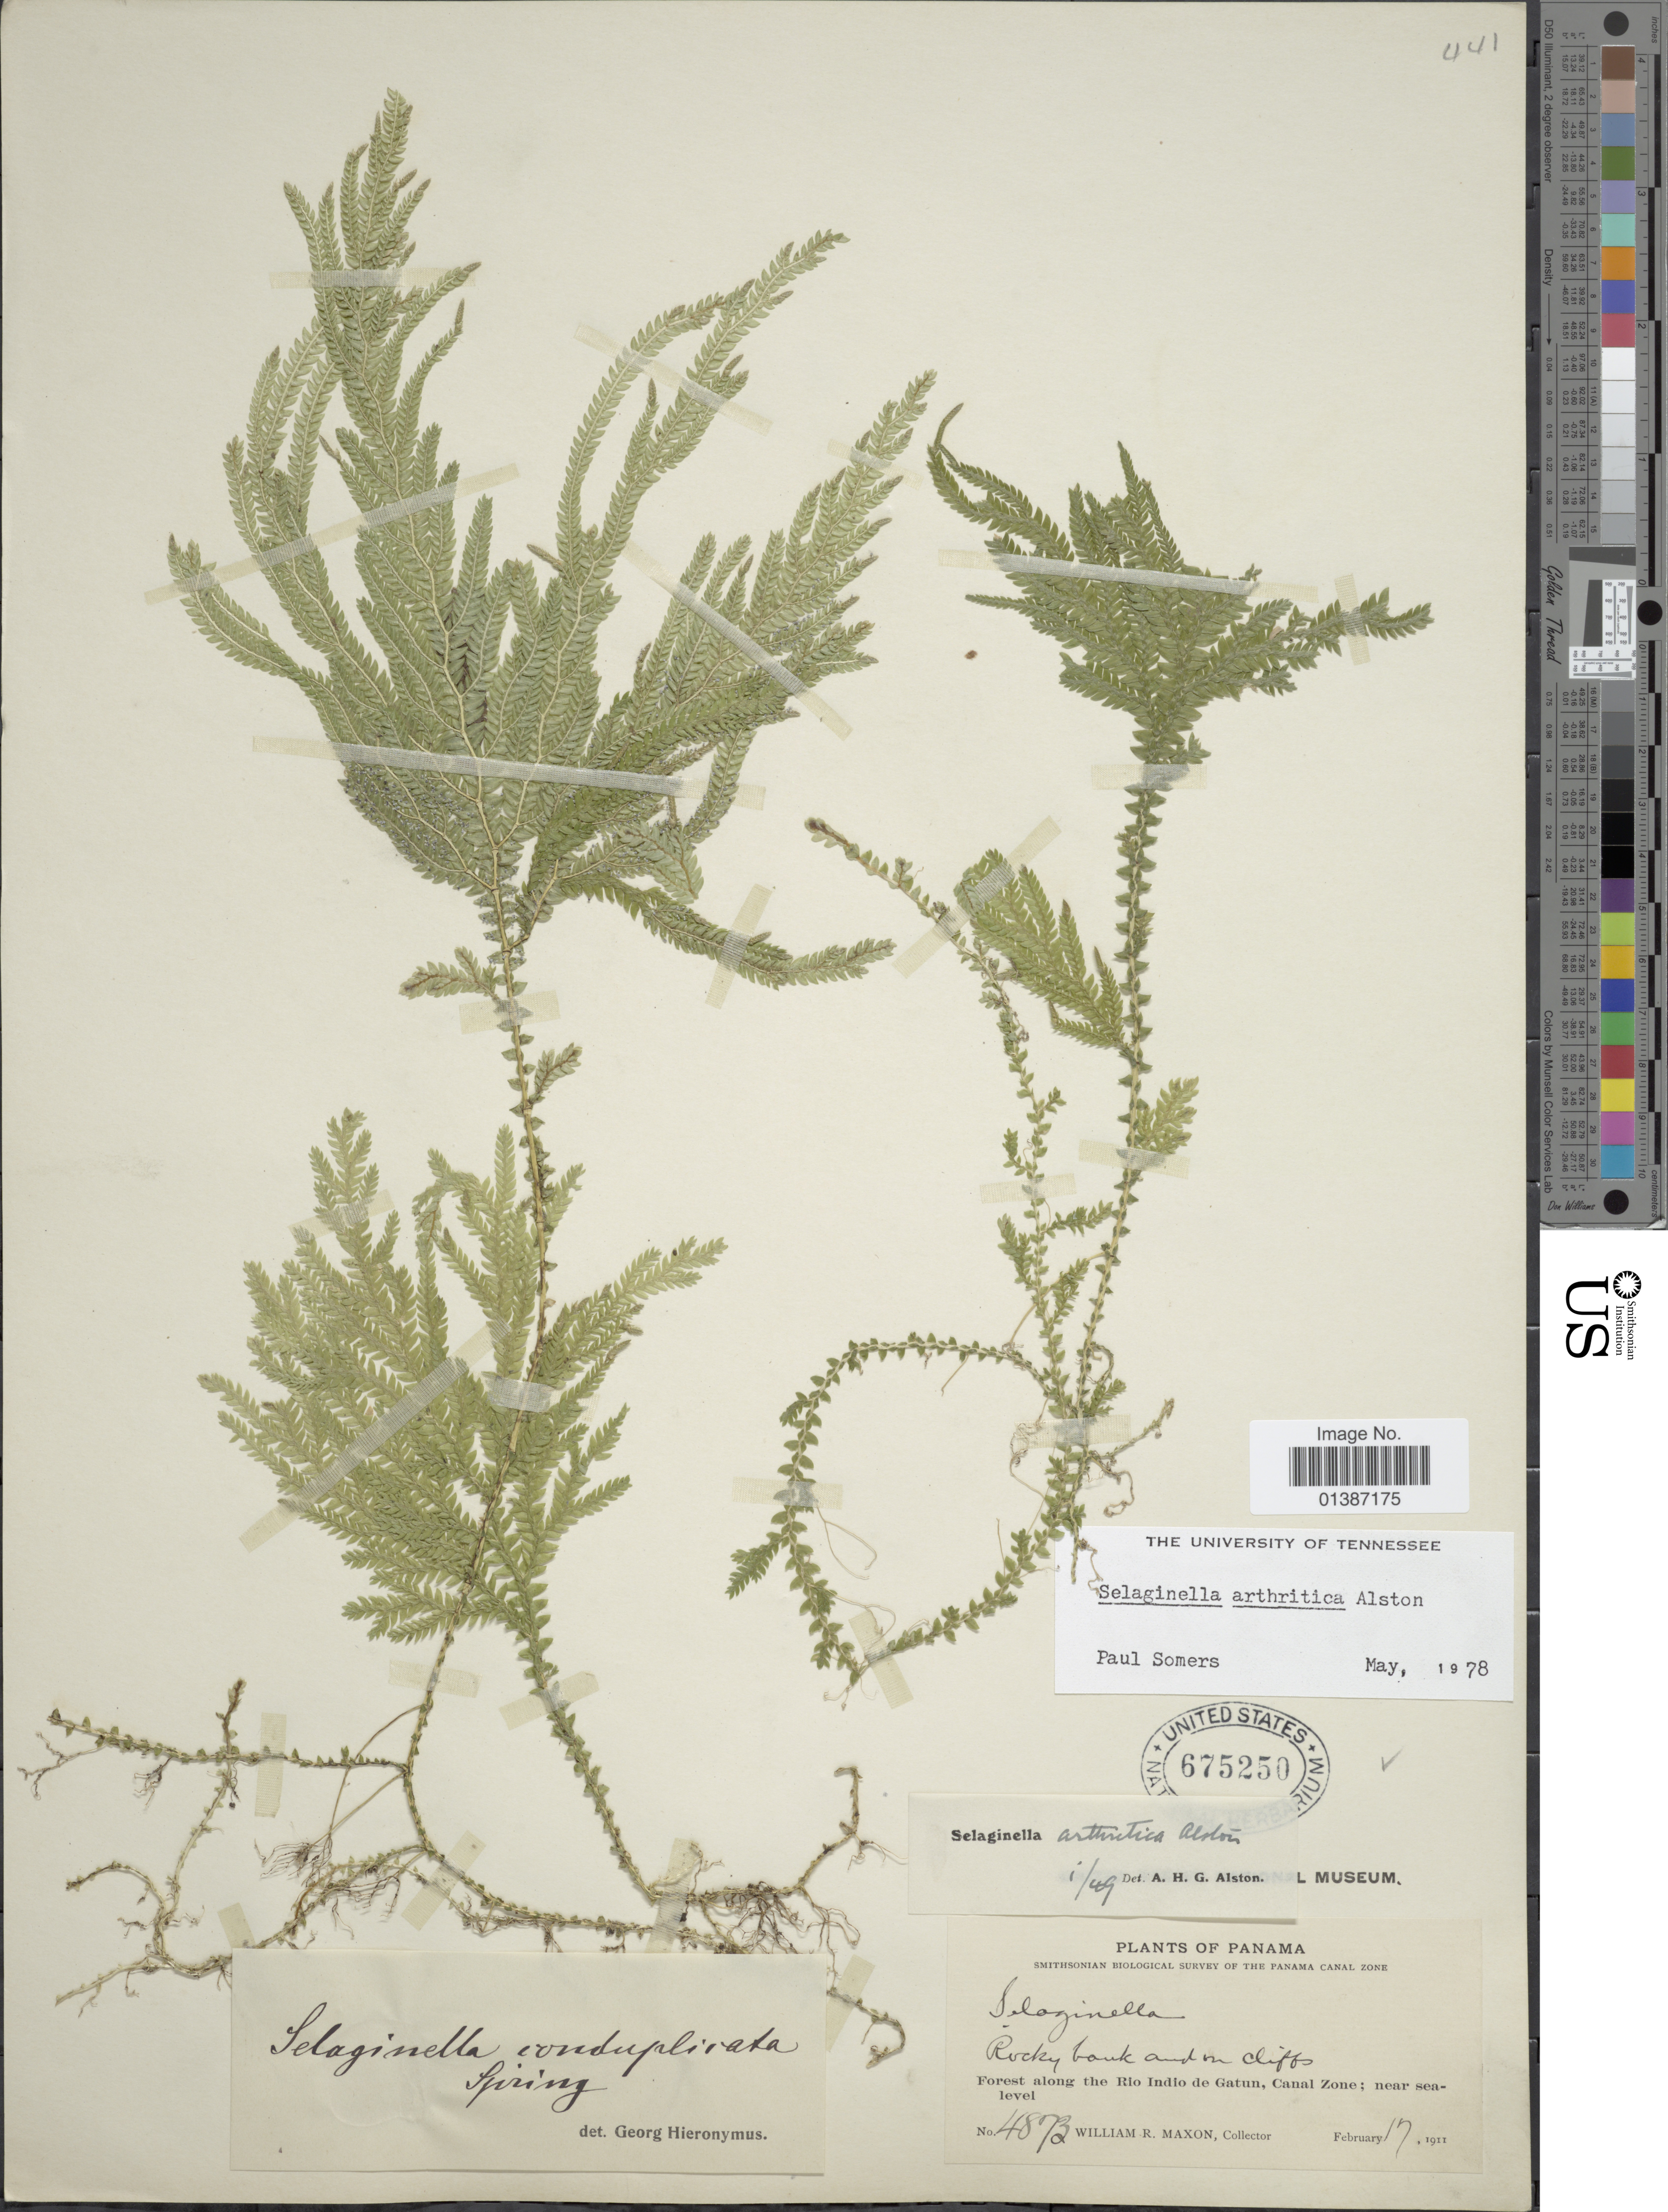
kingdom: Plantae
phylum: Tracheophyta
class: Lycopodiopsida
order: Selaginellales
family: Selaginellaceae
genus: Selaginella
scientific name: Selaginella arthritica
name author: Alston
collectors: W. R. Maxon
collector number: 4873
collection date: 1911-02-17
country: Panama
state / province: Colón / Panamá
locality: Forest along the Rio Indio de Gatun, Canal Zone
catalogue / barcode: US 675250